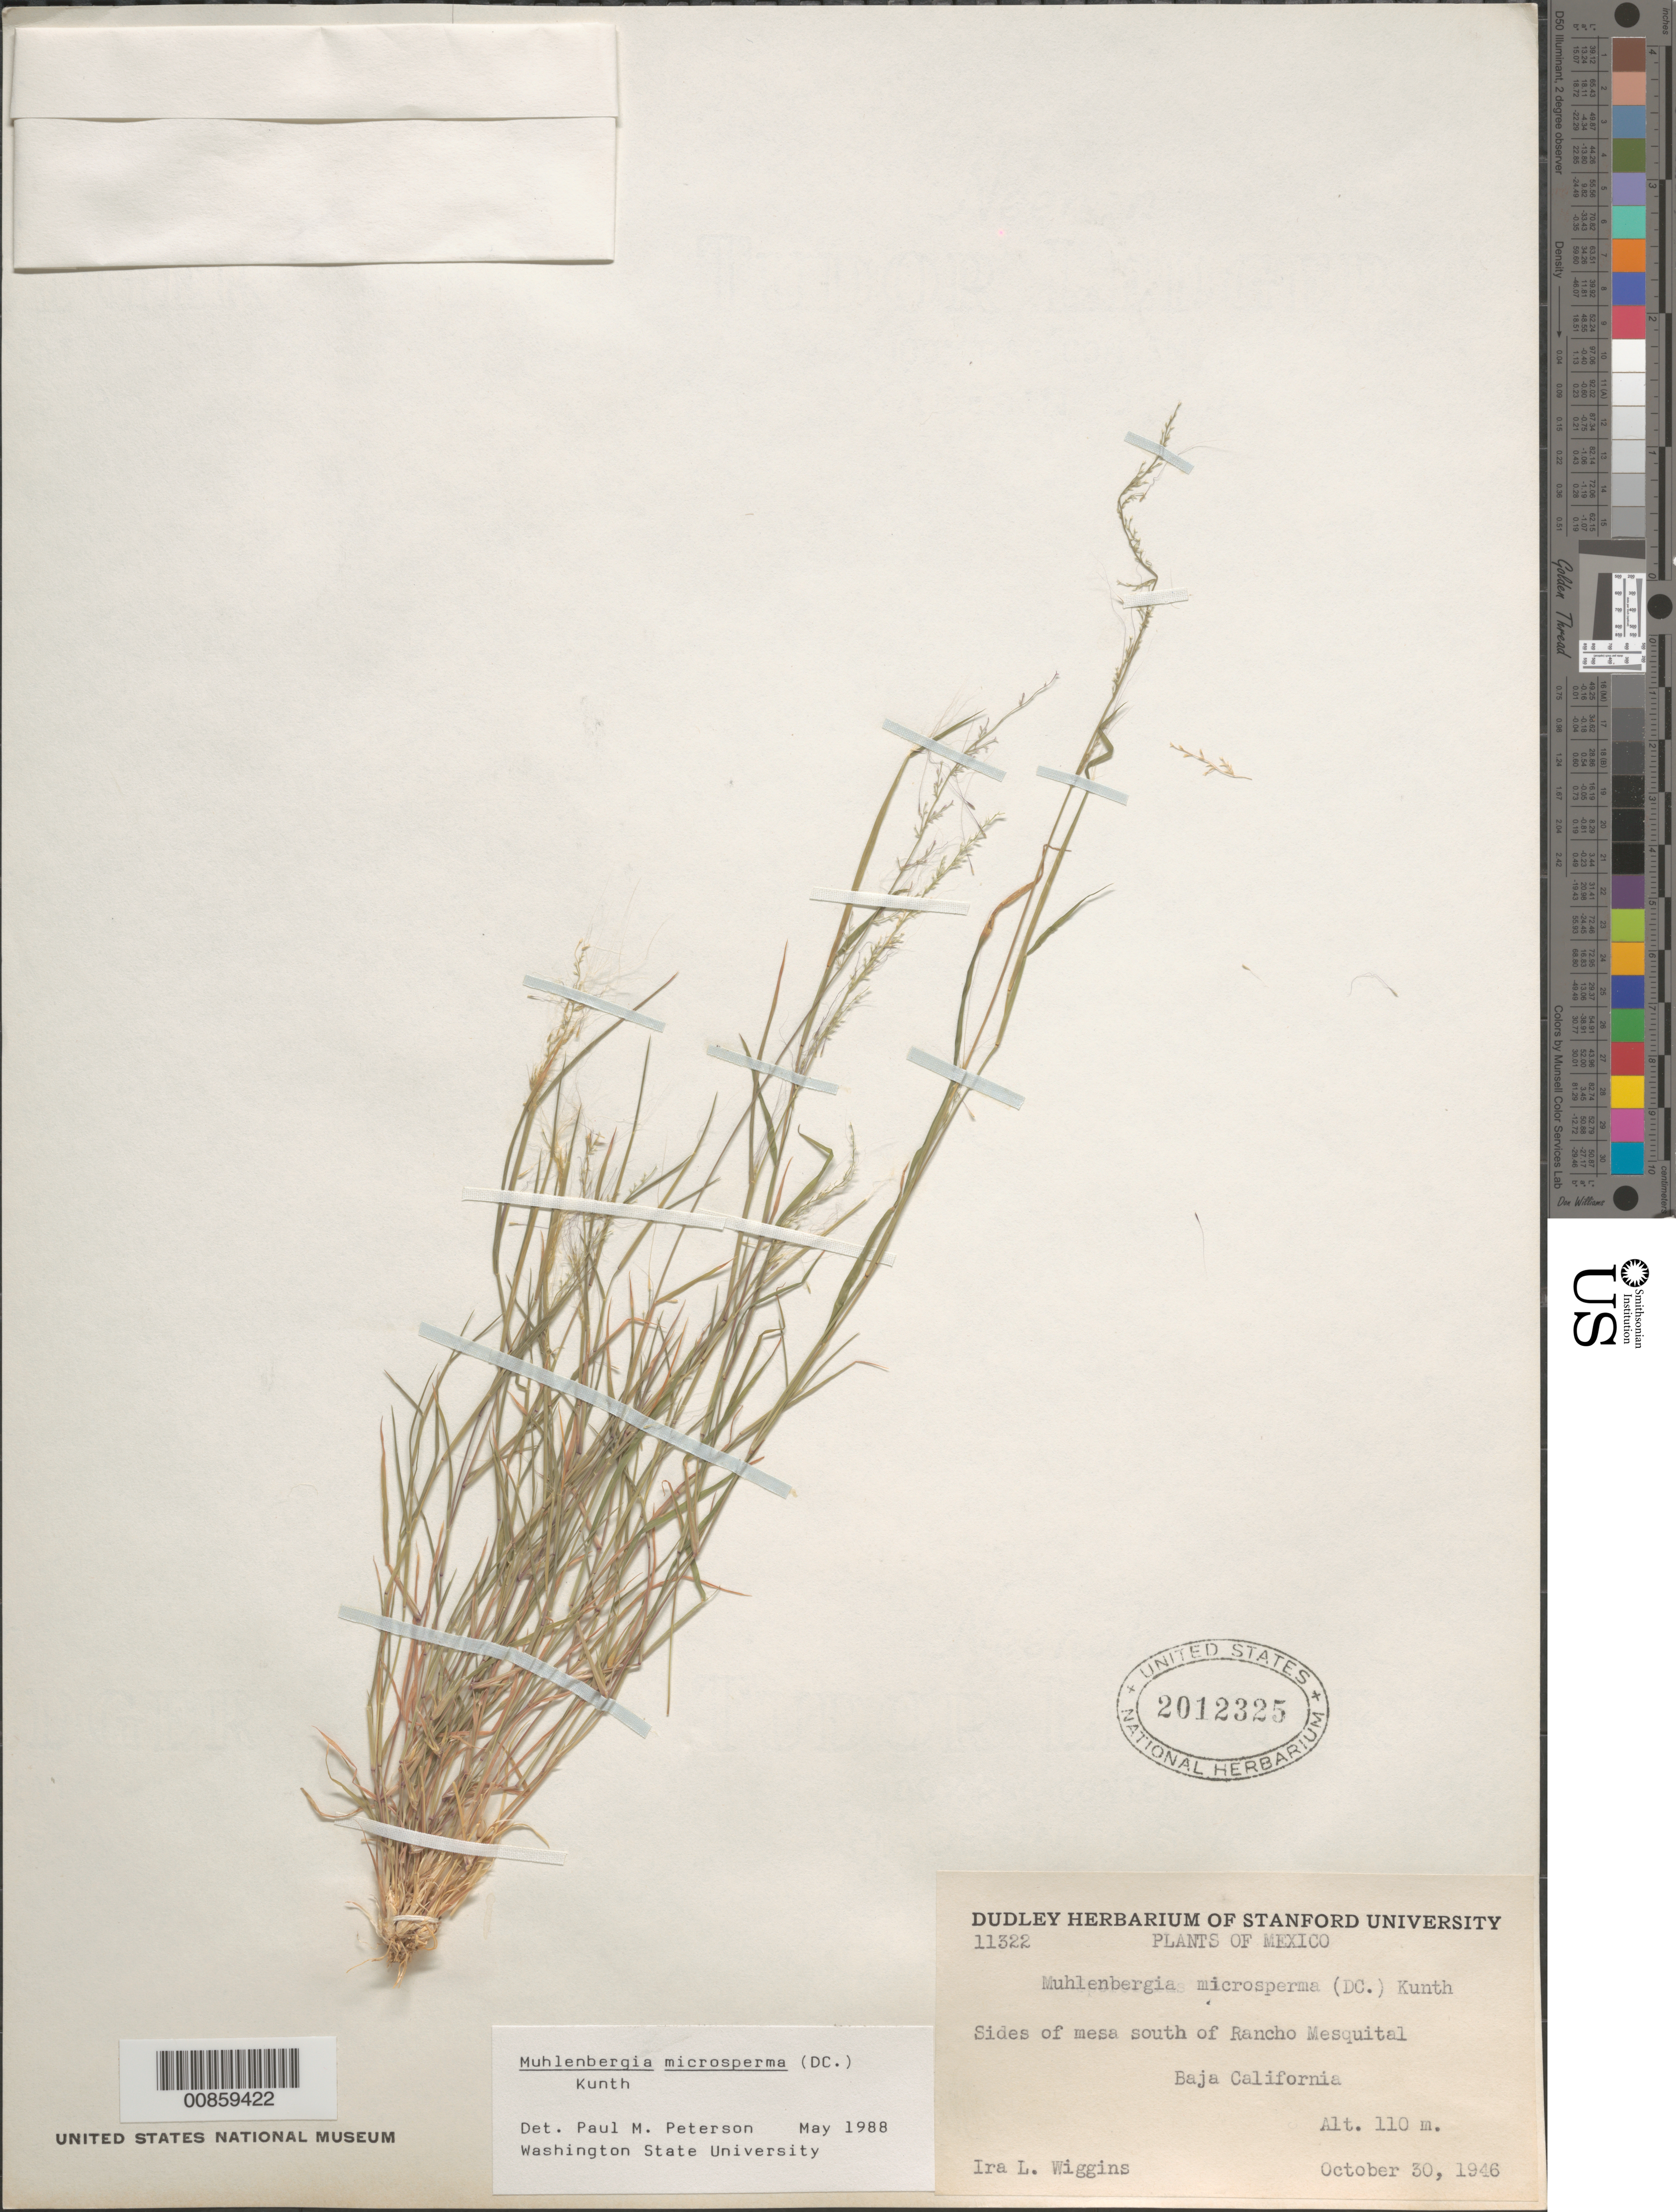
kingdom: Plantae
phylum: Tracheophyta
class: Liliopsida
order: Poales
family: Poaceae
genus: Muhlenbergia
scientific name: Muhlenbergia microsperma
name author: (DC.) Kunth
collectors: I. L. Wiggins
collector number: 11322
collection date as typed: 30 Oct 1946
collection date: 1946-10-30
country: Mexico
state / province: Baja California Norte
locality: S of Rancho Mesquital, B.C.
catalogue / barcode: US 2012325